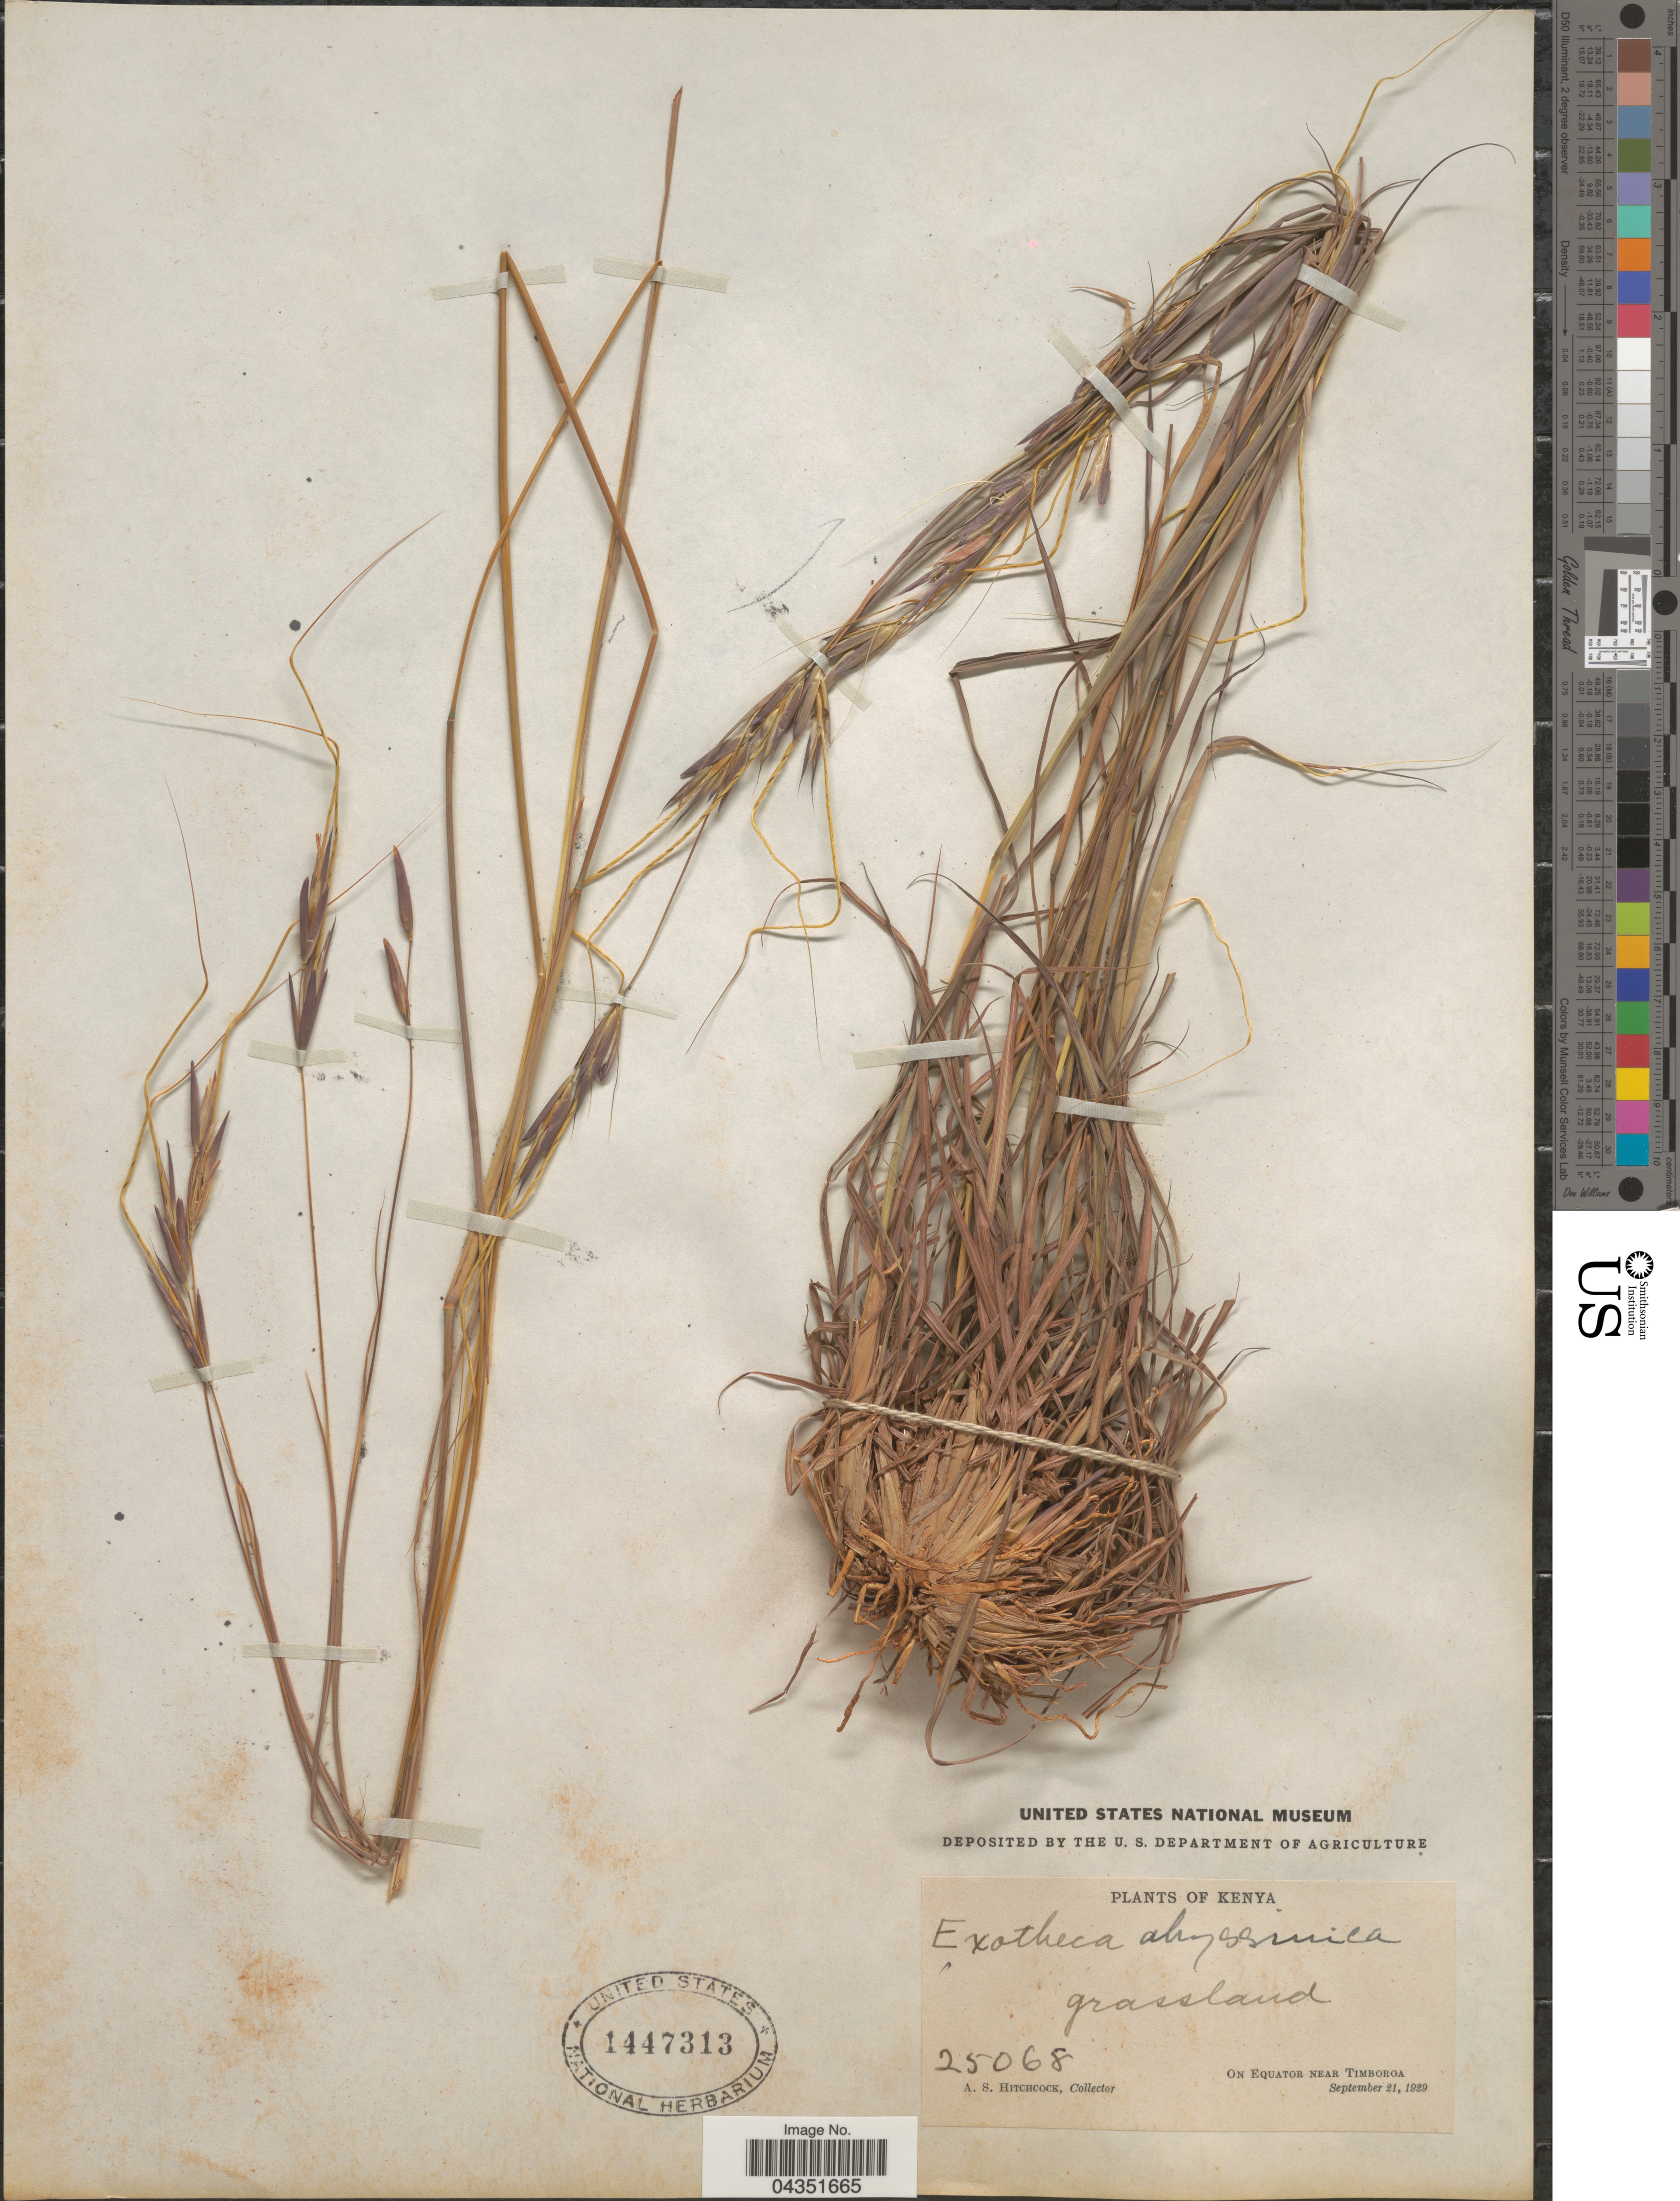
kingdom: Plantae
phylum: Tracheophyta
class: Liliopsida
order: Poales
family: Poaceae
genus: Exotheca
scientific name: Exotheca abyssinica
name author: (Hochst. ex A. Rich.) Andersson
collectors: A. S. Hitchcock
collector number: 25068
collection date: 1929-09-21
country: Kenya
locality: On Equator near Timboroa.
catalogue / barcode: US 1447313